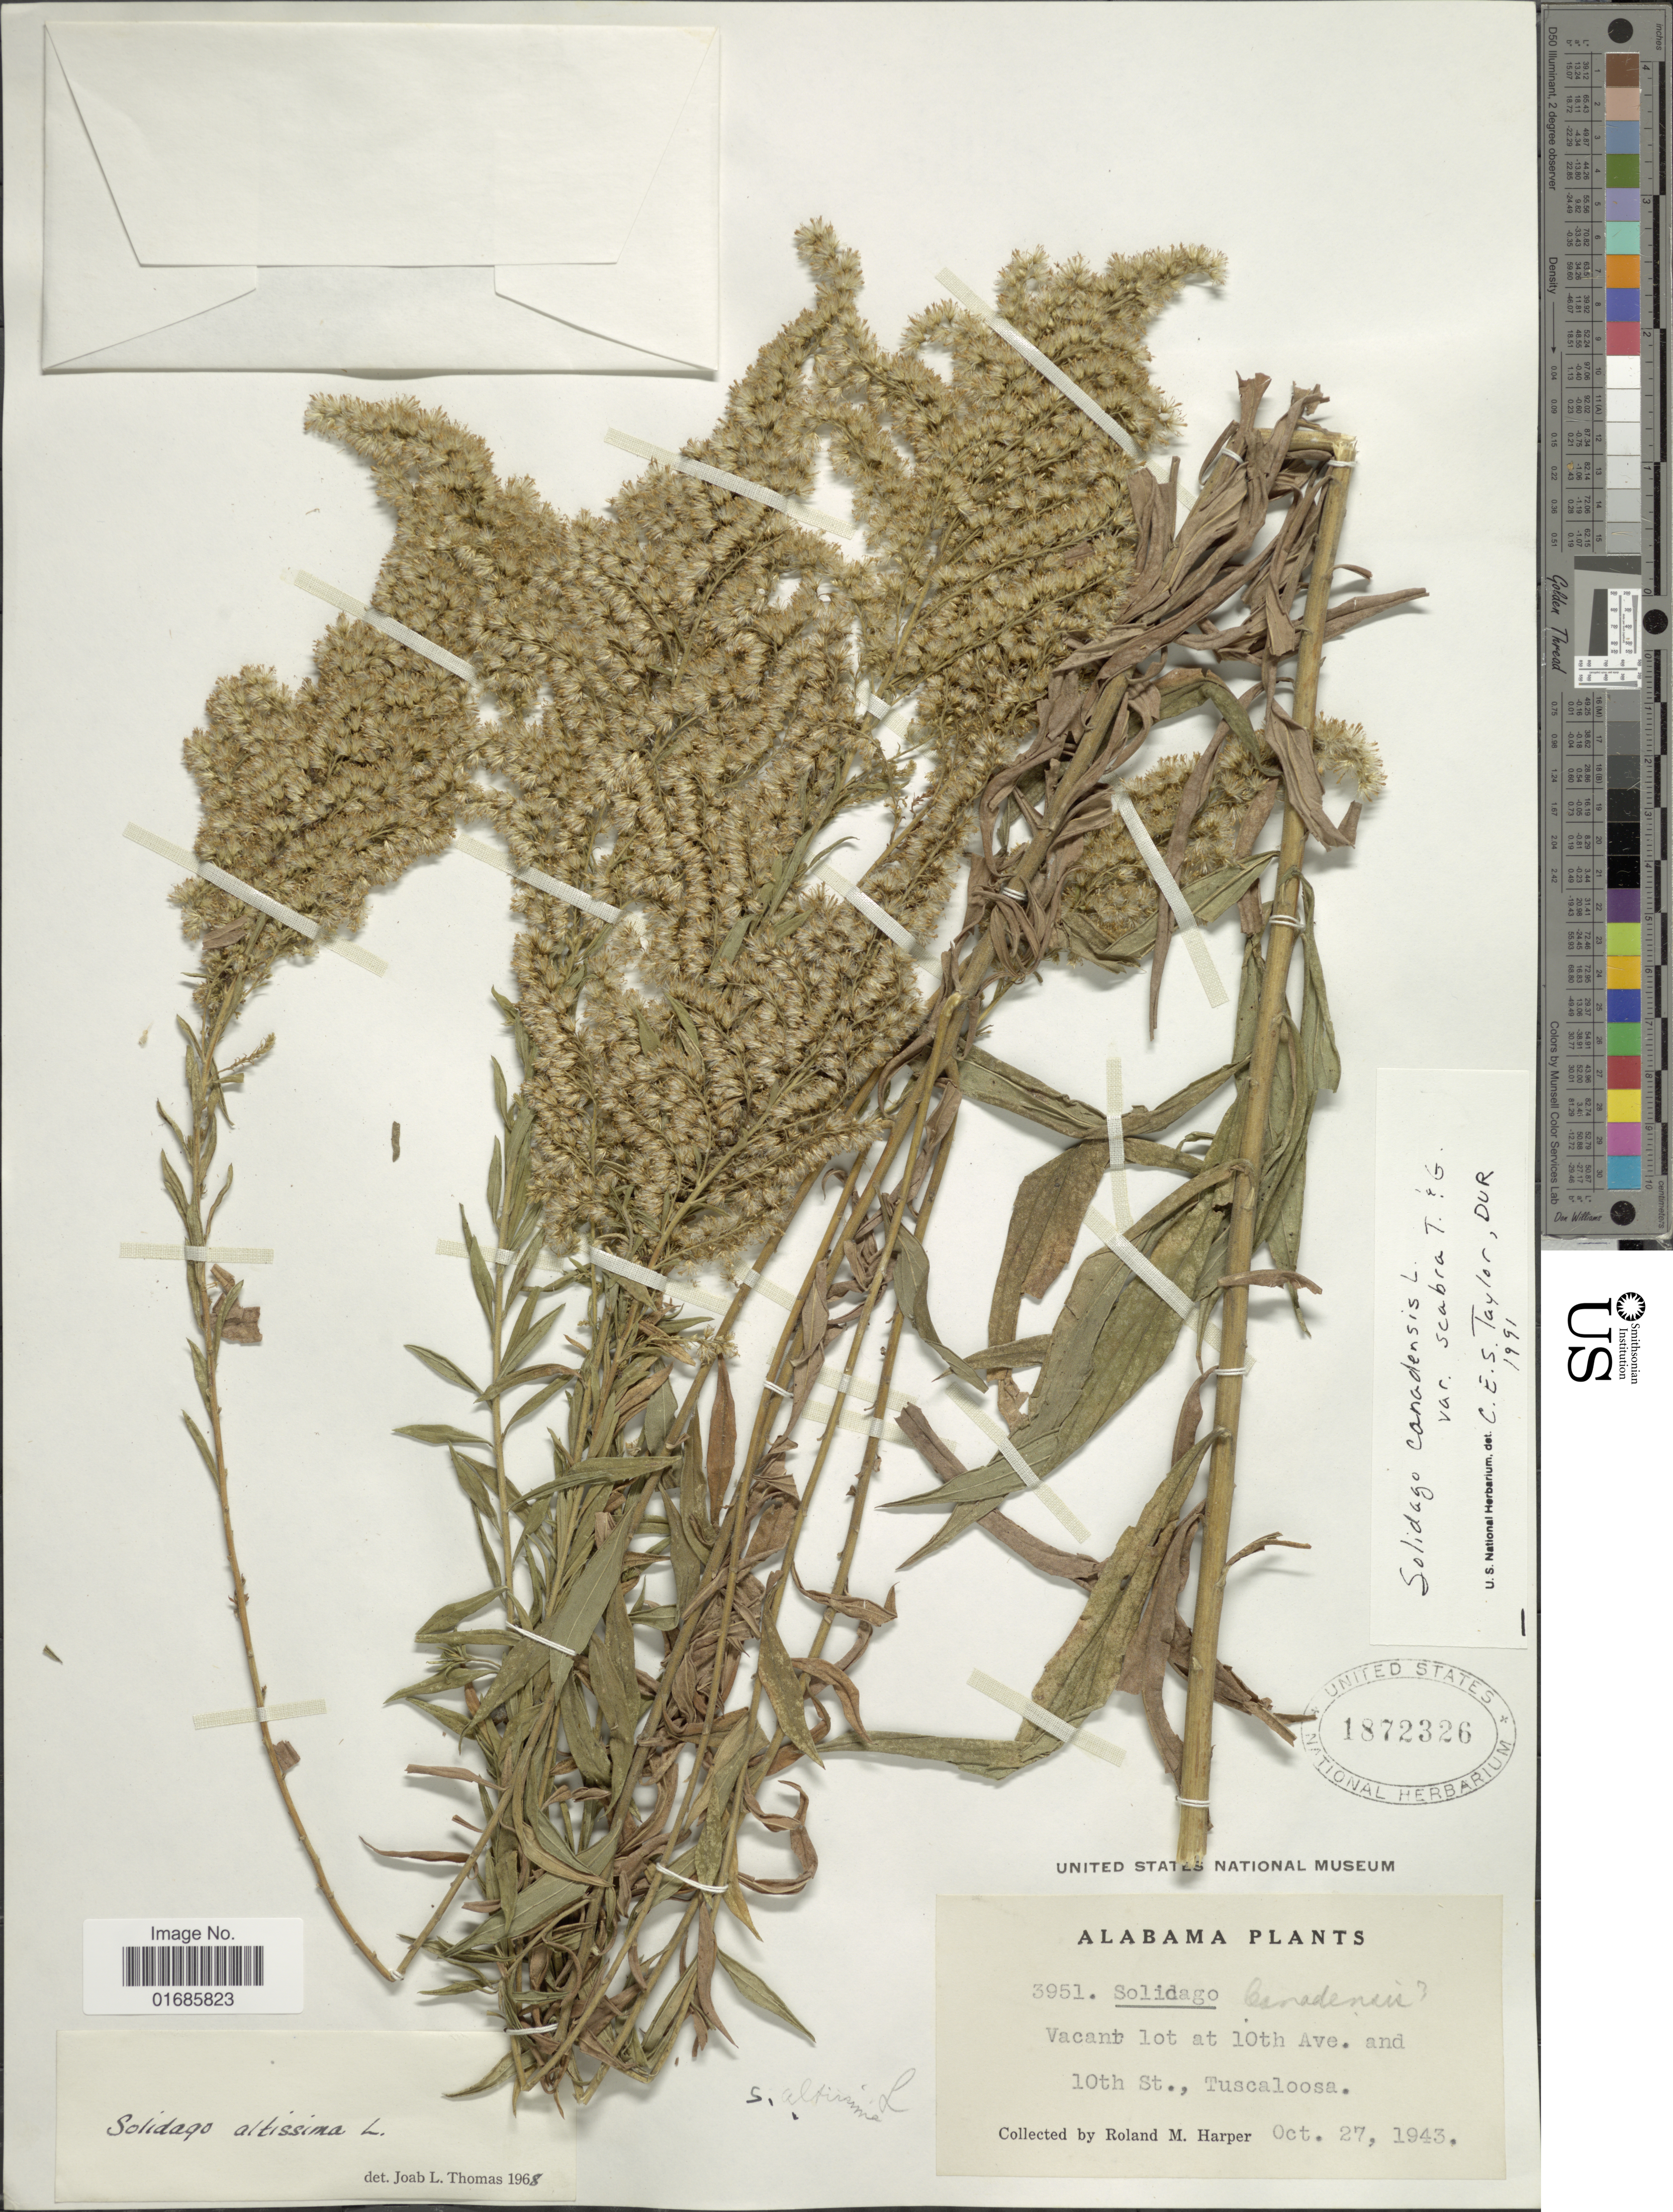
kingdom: Plantae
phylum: Tracheophyta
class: Magnoliopsida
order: Asterales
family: Asteraceae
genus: Solidago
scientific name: Solidago canadensis var. scabra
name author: (Muhl. ex Willd.) Torr. & A. Gray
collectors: R. M. Harper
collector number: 3951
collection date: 1943-10-27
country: United States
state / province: Alabama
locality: Vacant lot at 10th Ave. and 10th St., Tuscaloosa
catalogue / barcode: US 1872326